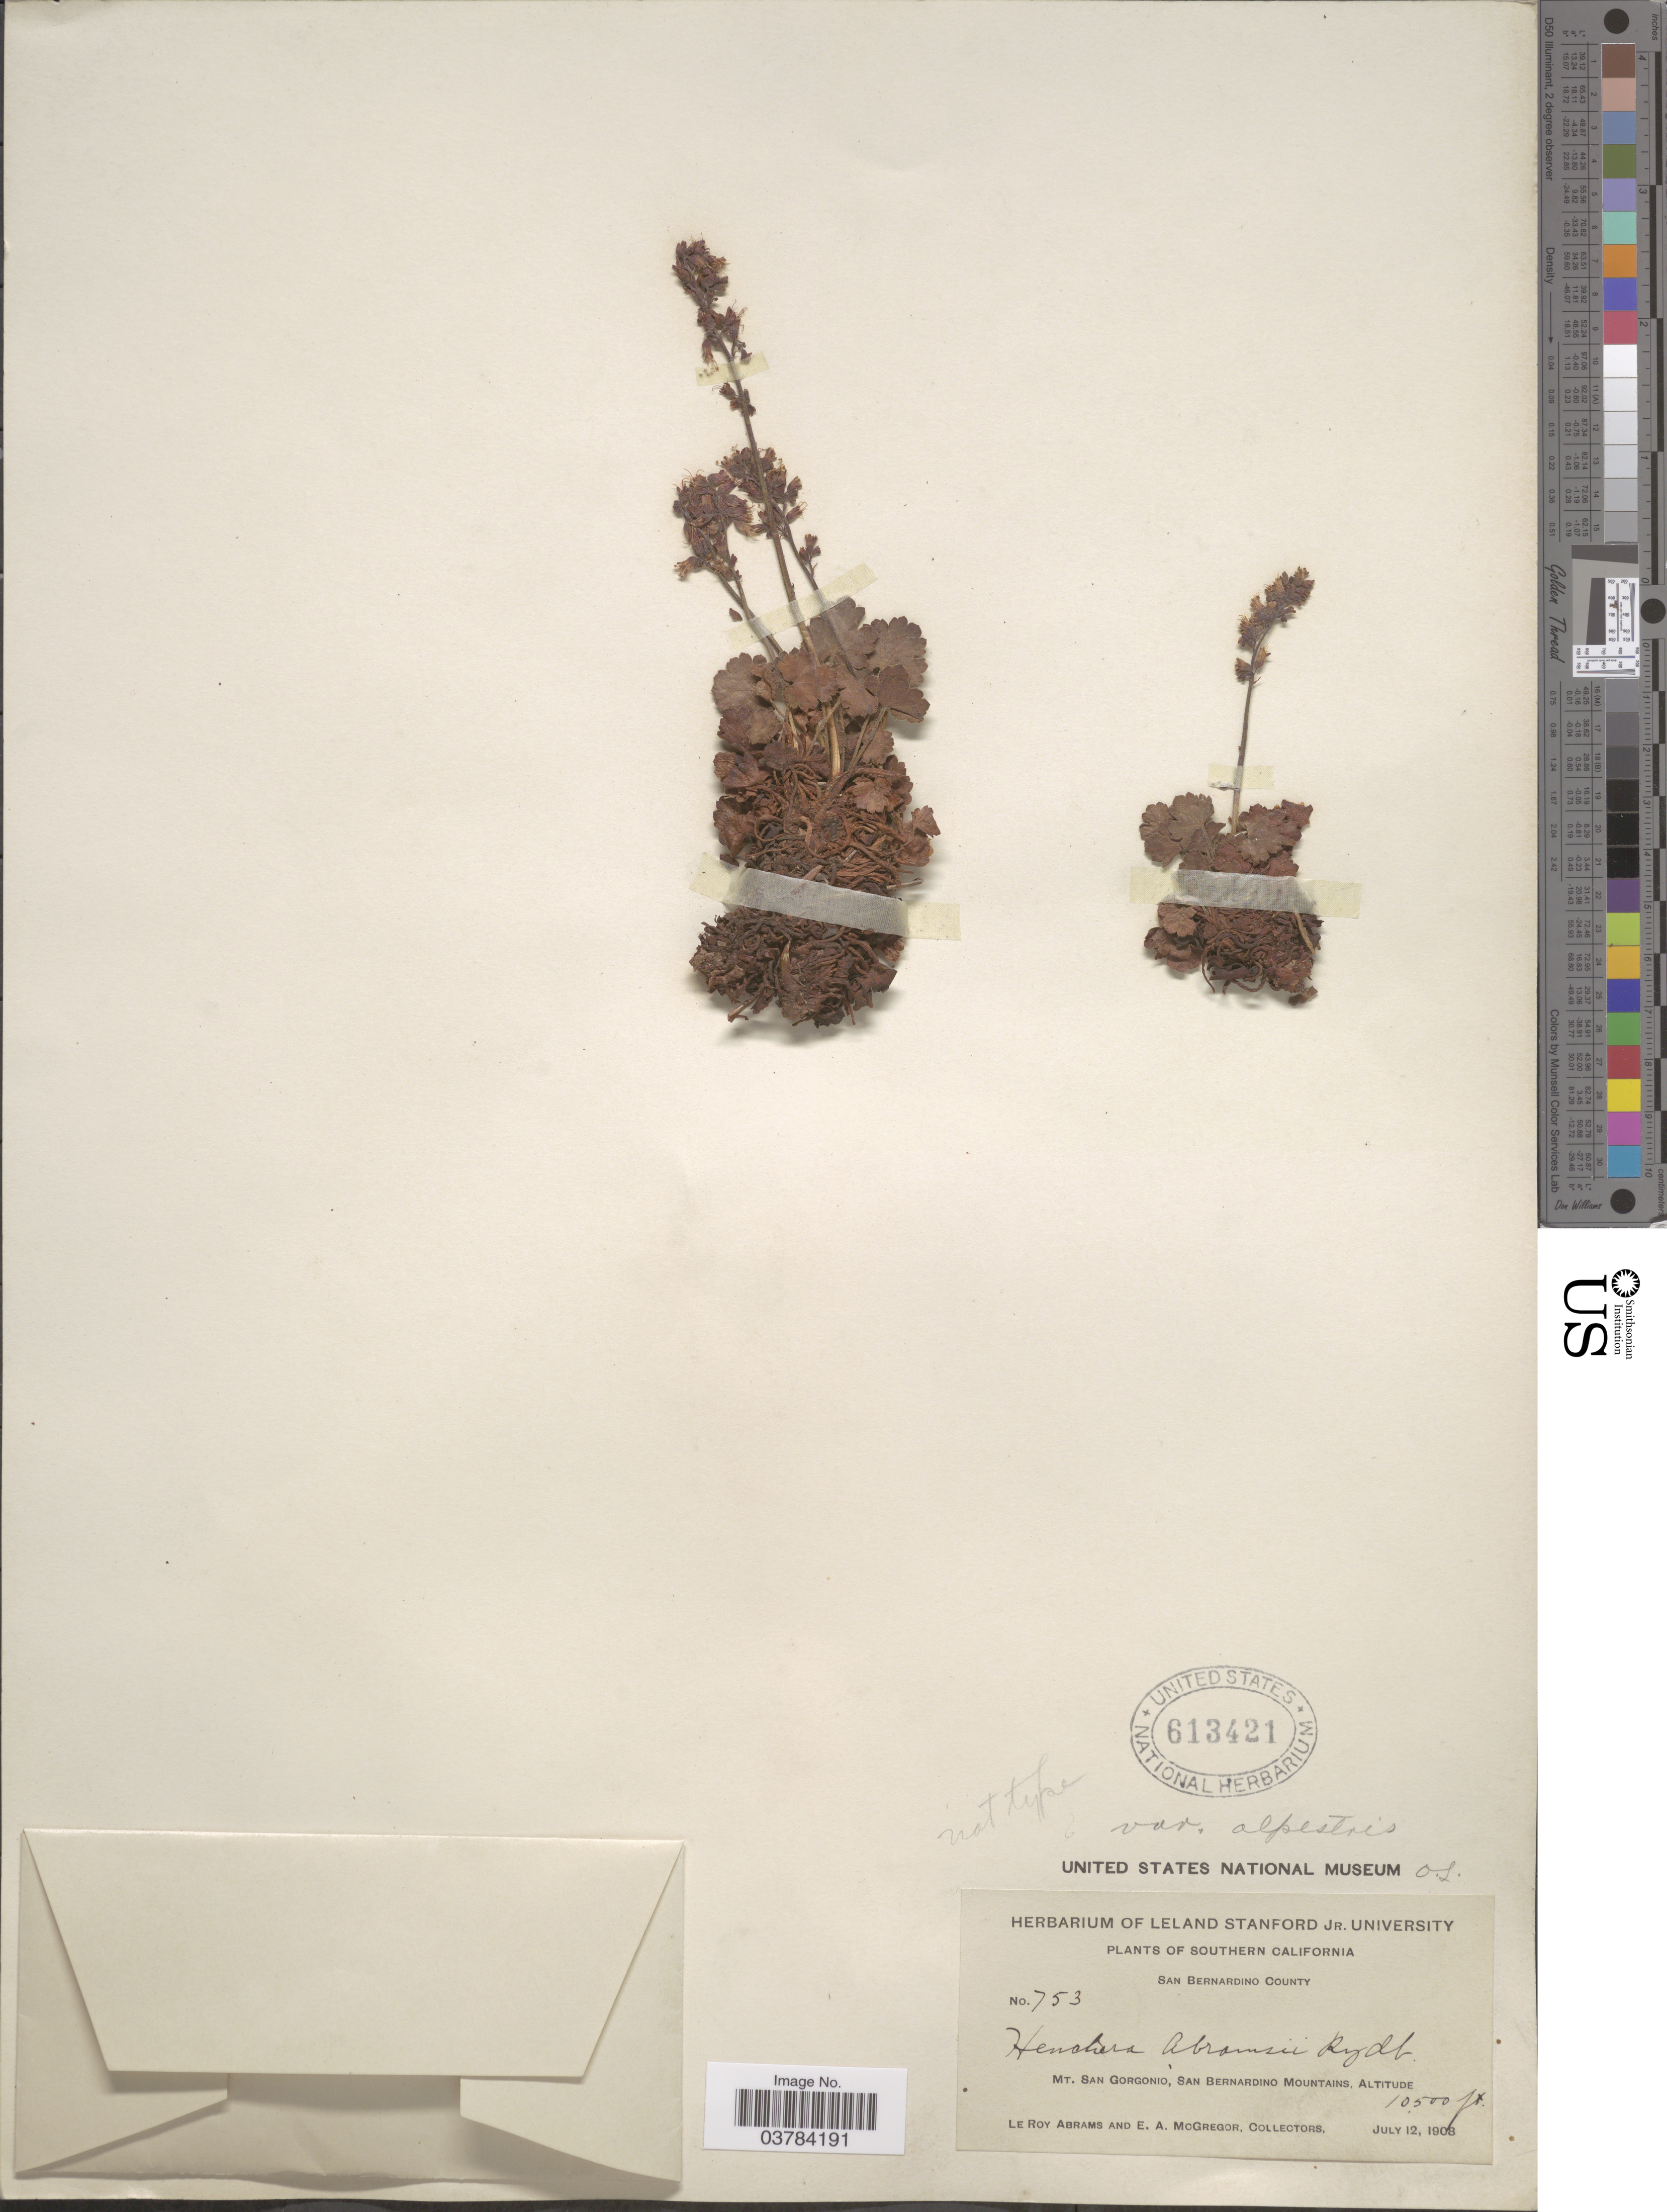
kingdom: Plantae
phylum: Tracheophyta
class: Magnoliopsida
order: Saxifragales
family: Saxifragaceae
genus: Heuchera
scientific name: Heuchera abramsii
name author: Rydb.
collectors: L. Abrams & E. A. McGregor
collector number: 753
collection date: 1908-07-12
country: United States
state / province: California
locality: Southern California. Mt. San Gorgonio, San Bernandino Mountains.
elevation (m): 3200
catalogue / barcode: US 613421